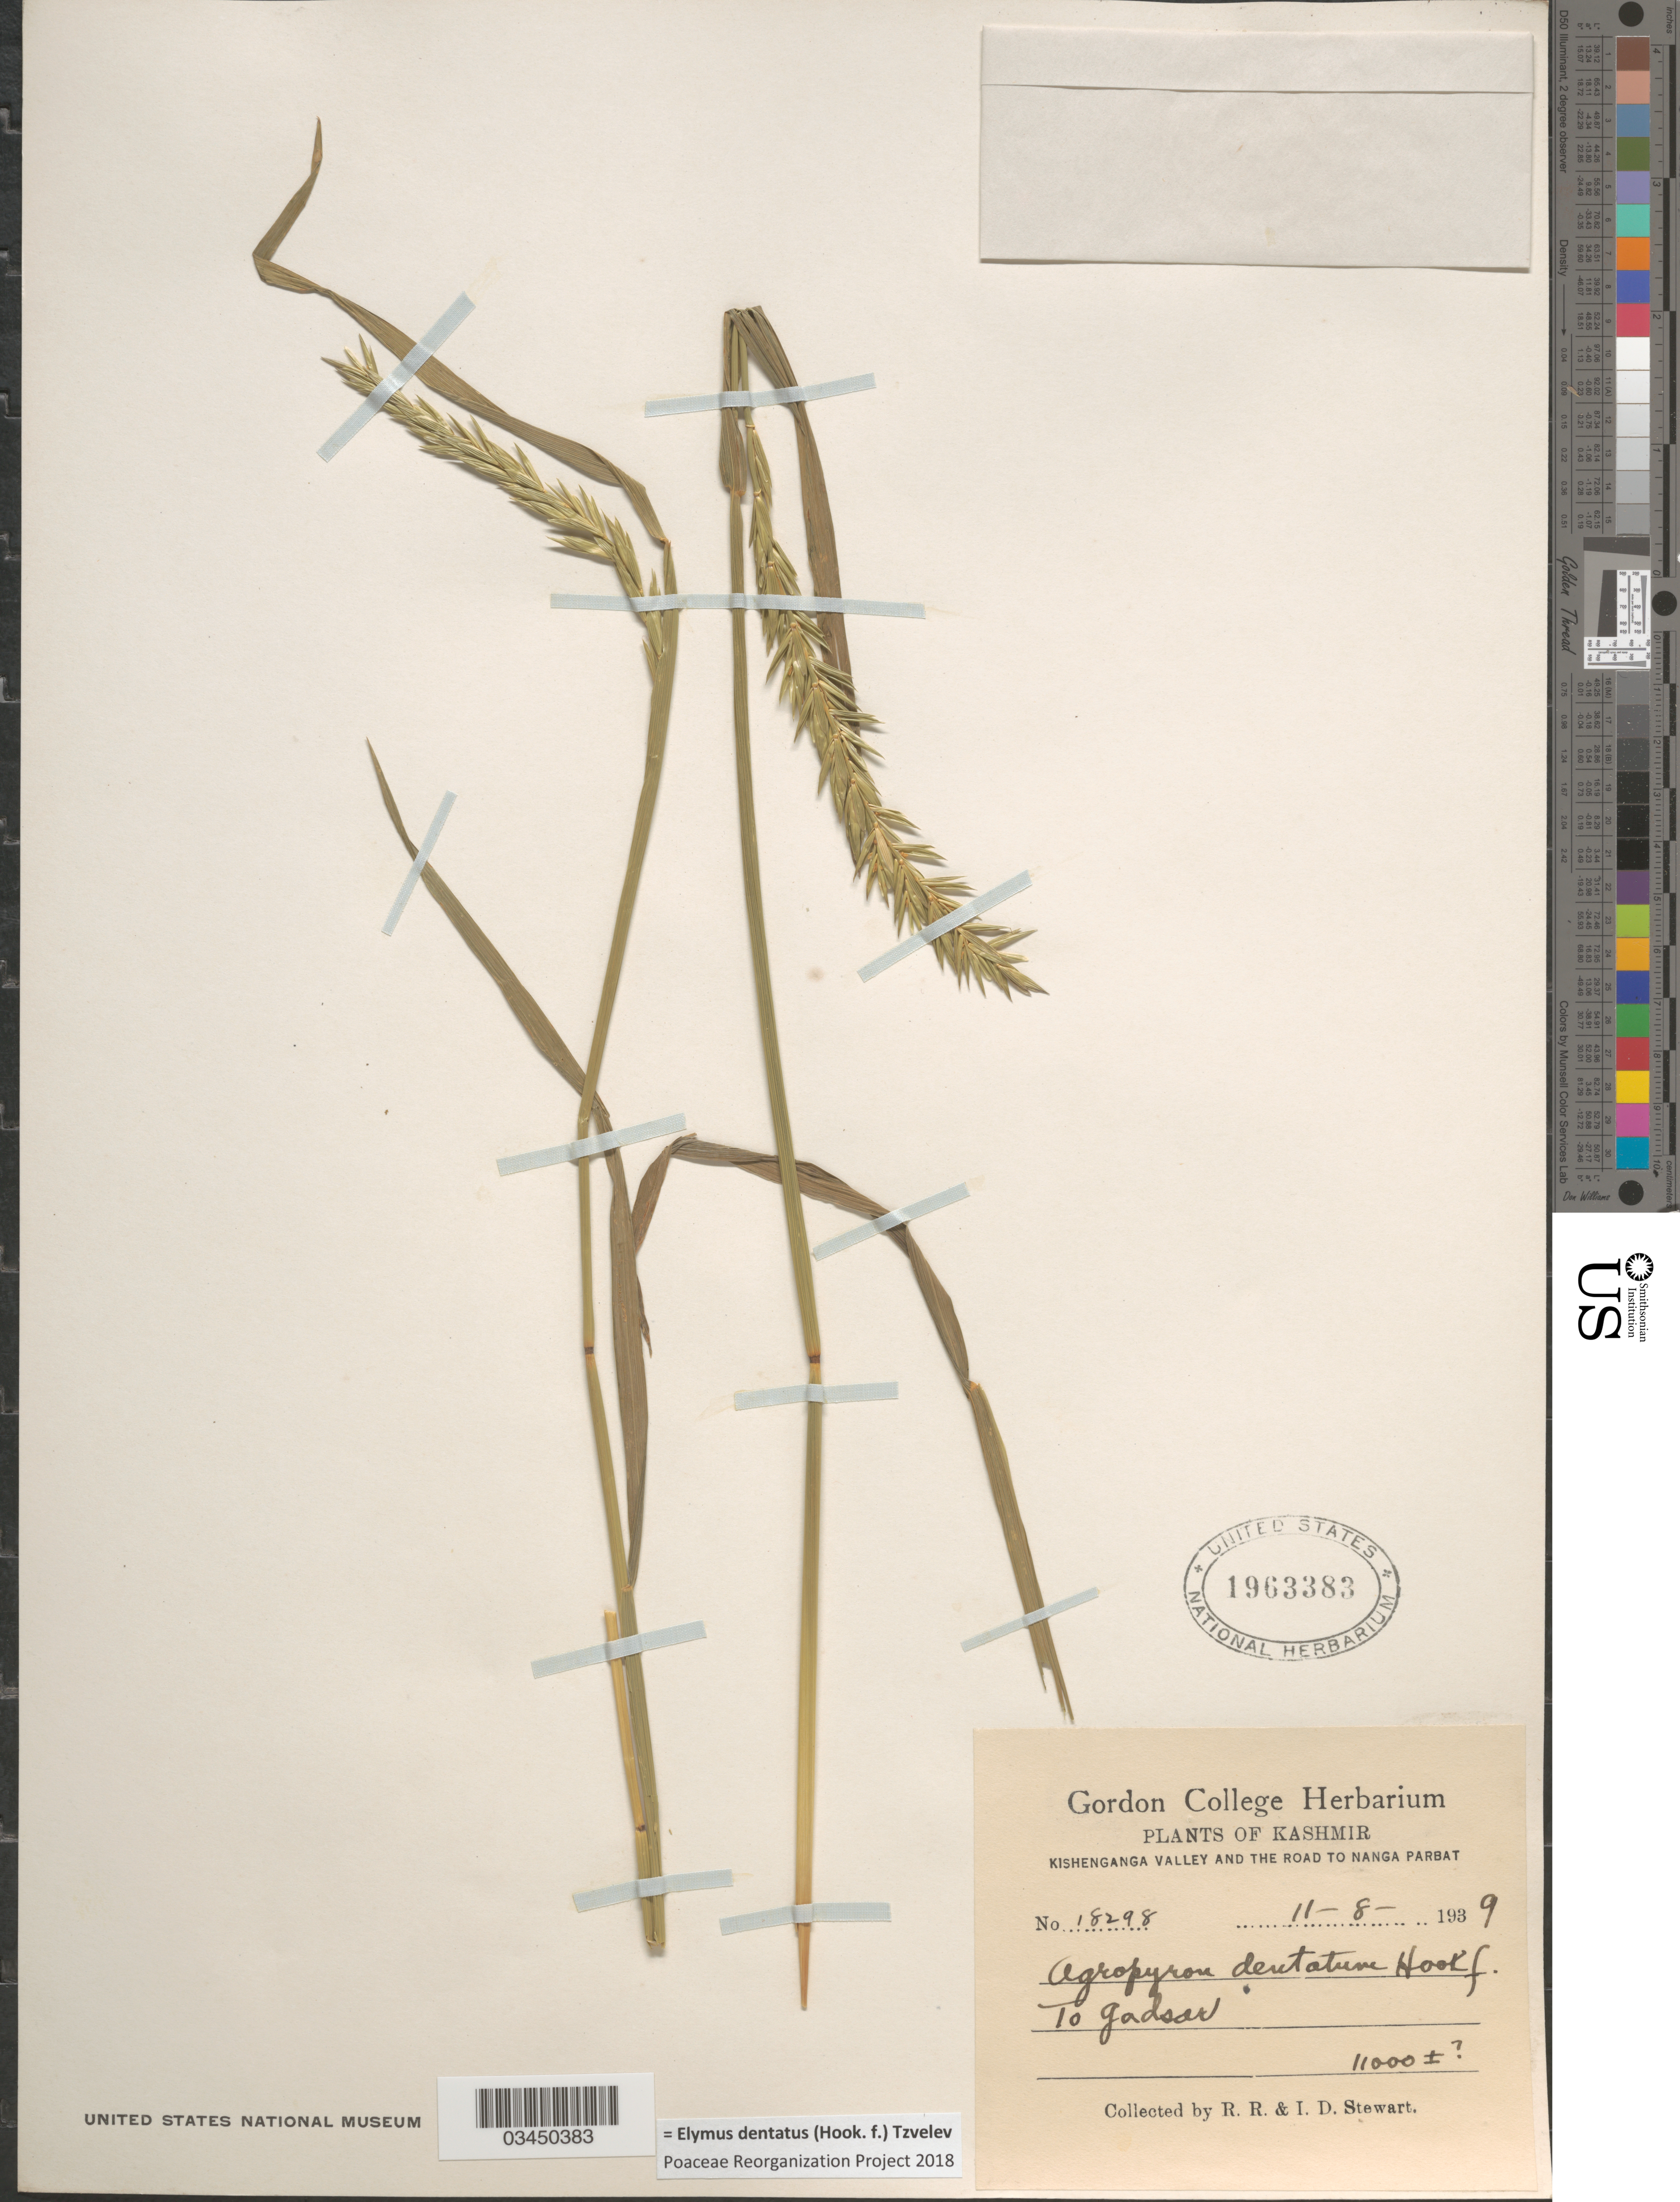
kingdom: Plantae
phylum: Tracheophyta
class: Liliopsida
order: Poales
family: Poaceae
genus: Elymus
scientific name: Elymus dentatus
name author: (Hook. f.) Tzvelev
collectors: R. Stewart & I. Stewart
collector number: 18298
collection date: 1939-08-11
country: India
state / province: Jammu and Kashmir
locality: Kashmir. Kishenganga Valley and the Road to Nanga Parbat. To Gadsar.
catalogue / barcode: US 1963383